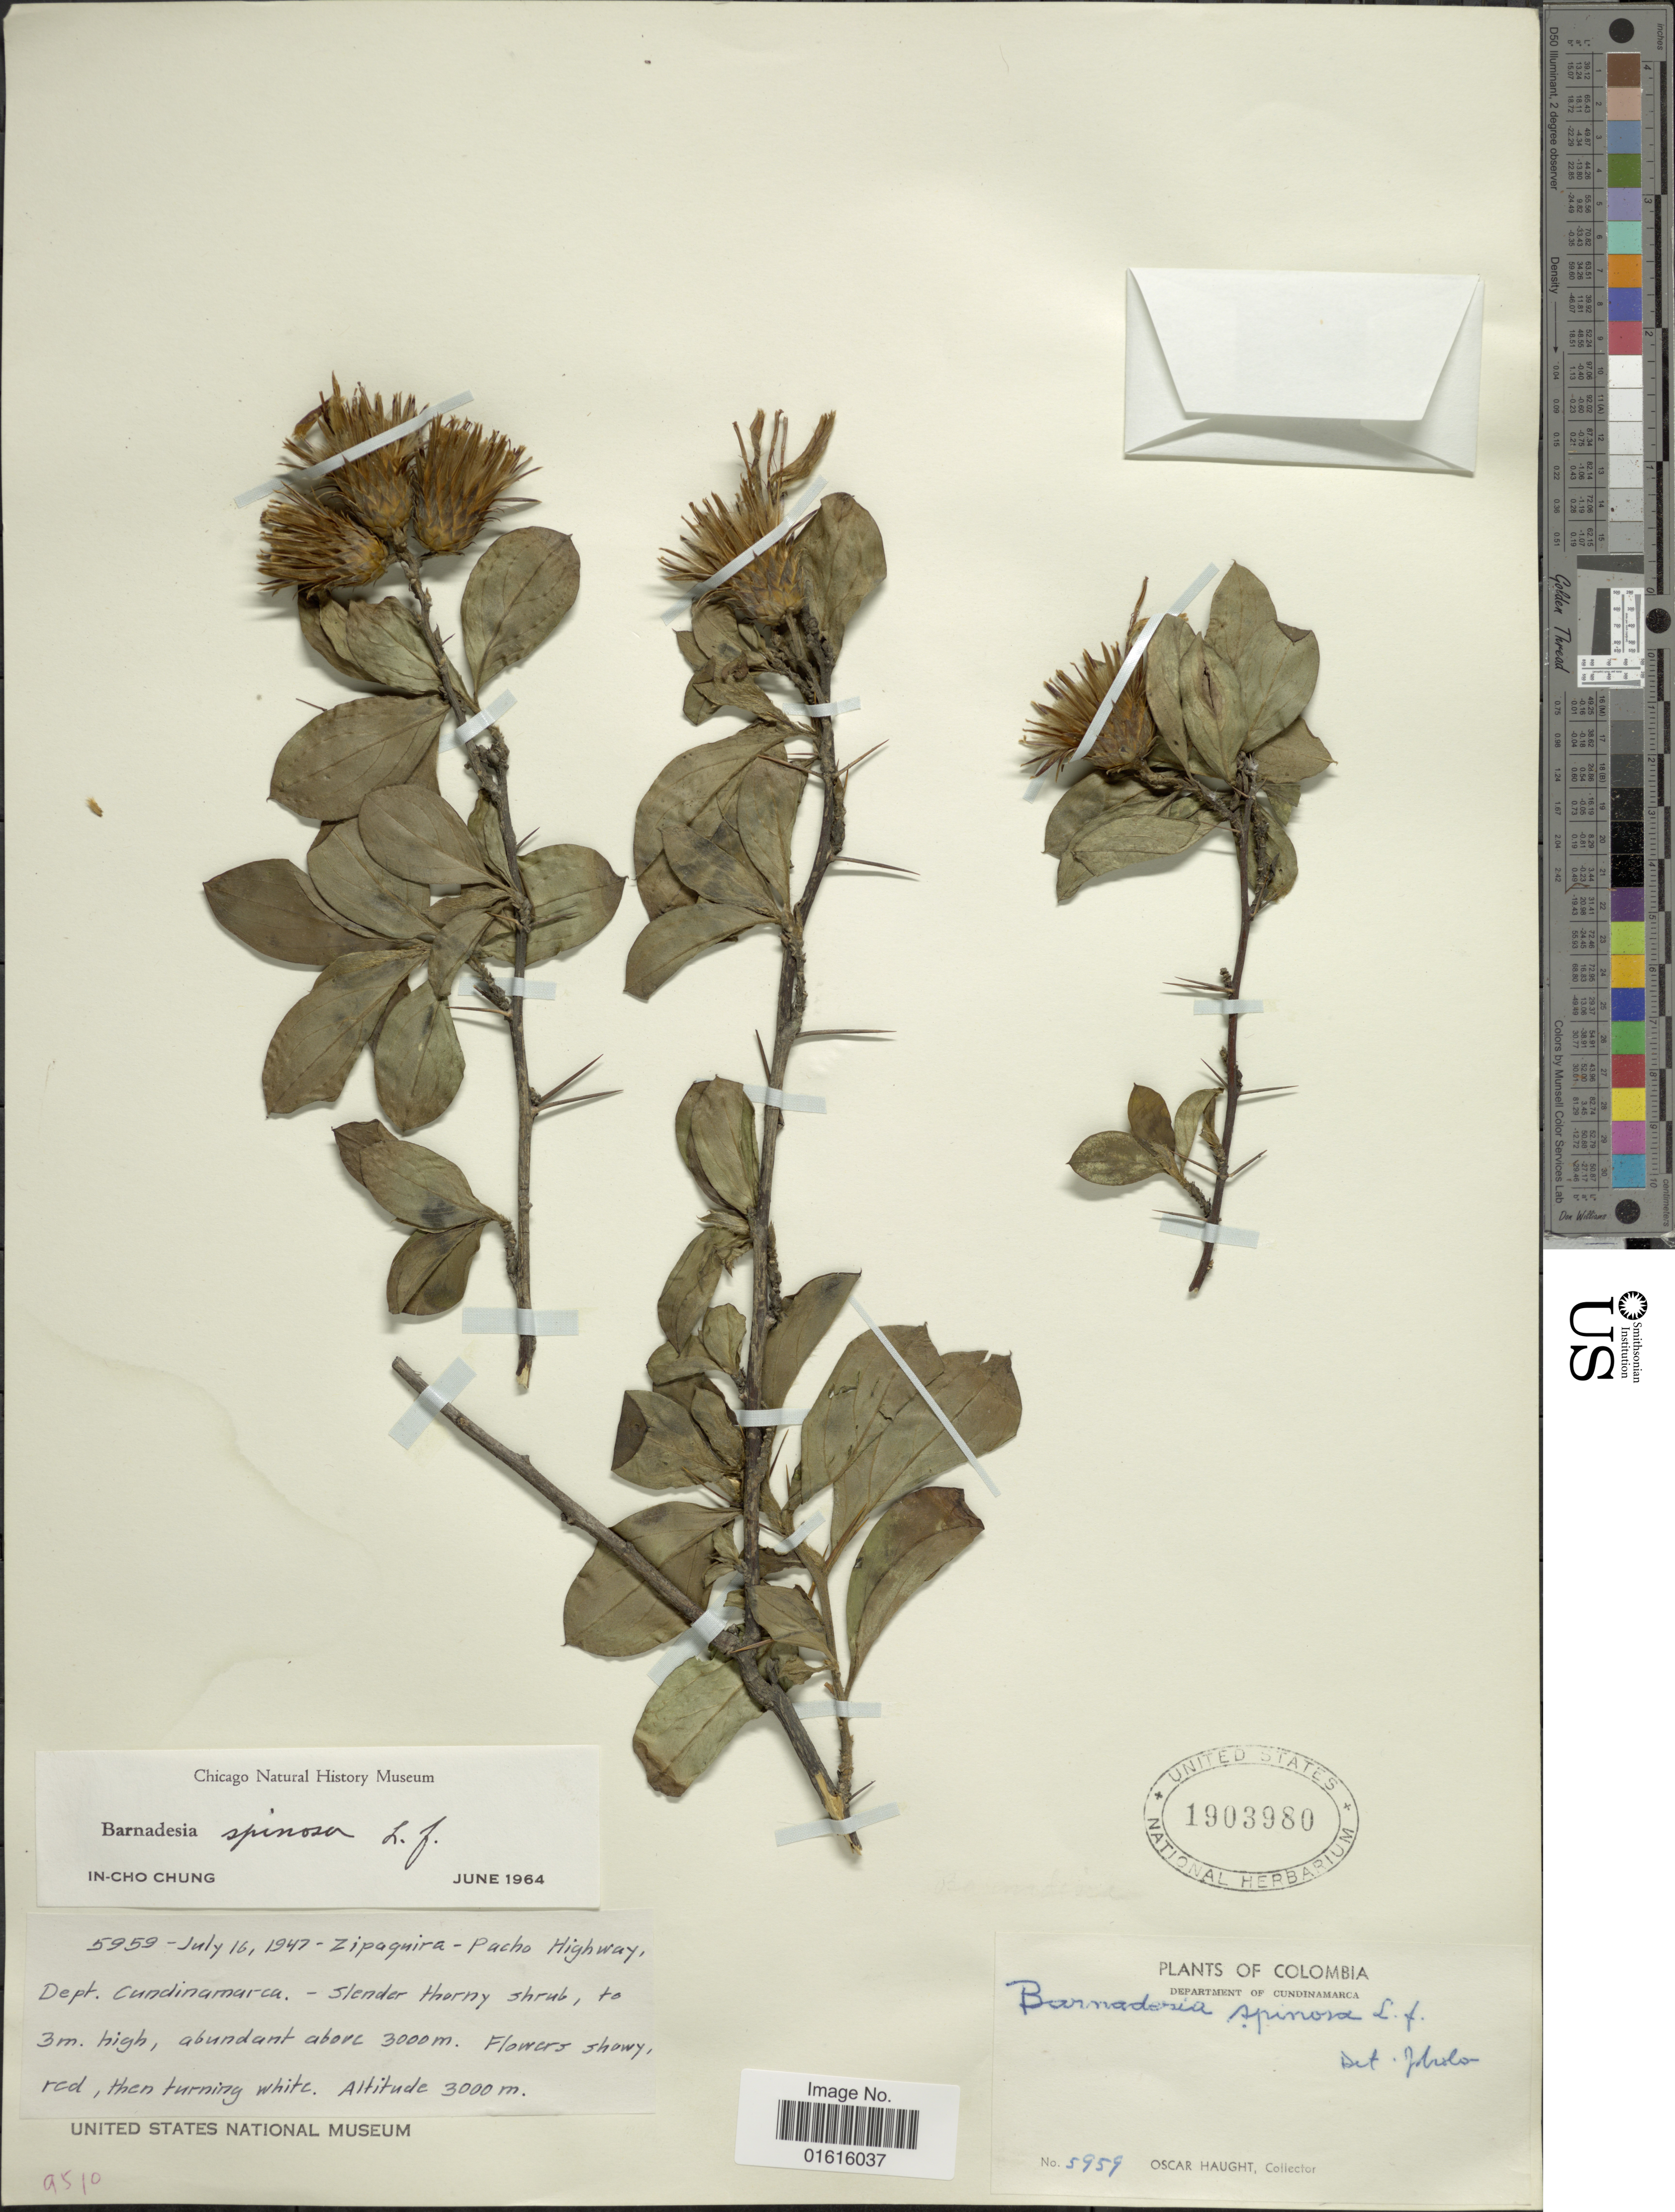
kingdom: Plantae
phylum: Tracheophyta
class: Magnoliopsida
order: Asterales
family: Asteraceae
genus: Barnadesia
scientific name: Barnadesia spinosa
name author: L. f.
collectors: O. L. Haught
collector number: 5959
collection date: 1947-07-16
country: Colombia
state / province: Cundinamarca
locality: Zi [aquira - Pacho Highway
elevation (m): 3000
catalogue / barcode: US 1903980